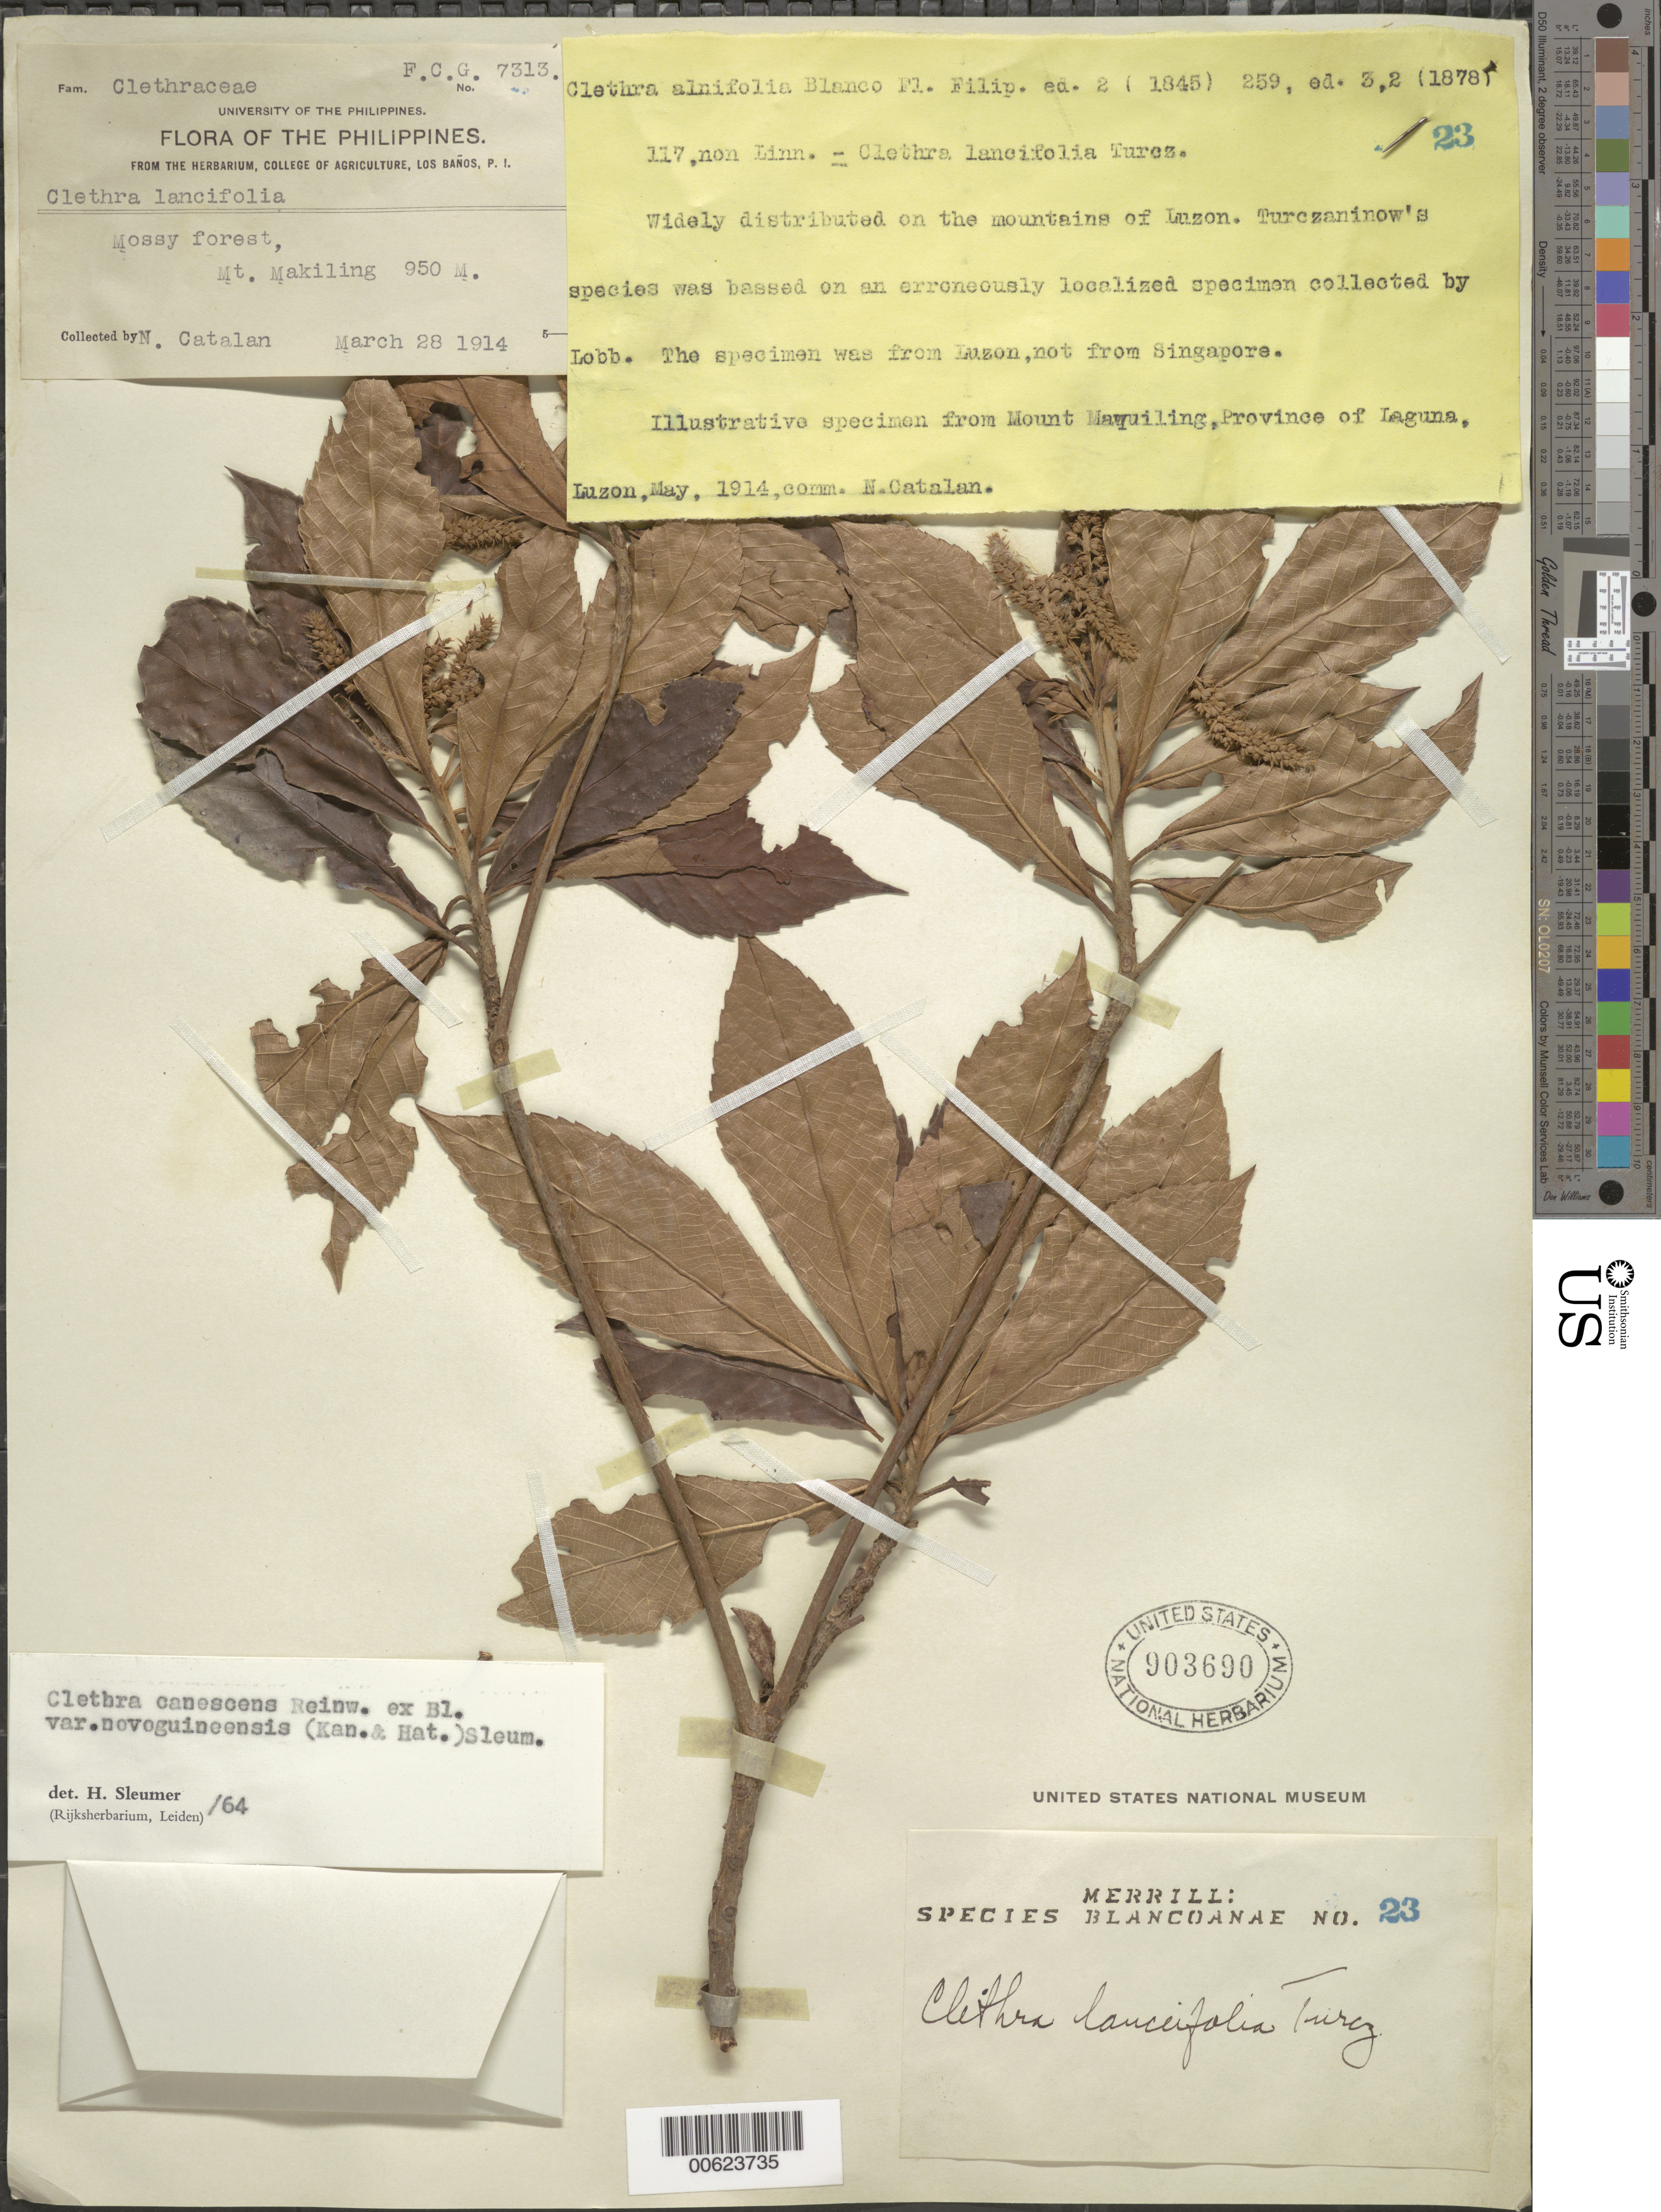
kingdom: Plantae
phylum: Tracheophyta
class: Magnoliopsida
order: Ericales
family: Clethraceae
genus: Clethra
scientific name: Clethra canescens var. novoguineensis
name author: (Kaneh. & Hatus.) Sleumer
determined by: Sleumer, H. O.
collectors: N. Catalan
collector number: Sp. Blancoan. 23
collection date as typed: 28 Mar 1914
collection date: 1914-03-28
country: Philippines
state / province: Calabarzon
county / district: Laguna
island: Luzon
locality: Mt. Makiling.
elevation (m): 950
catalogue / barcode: US 903690